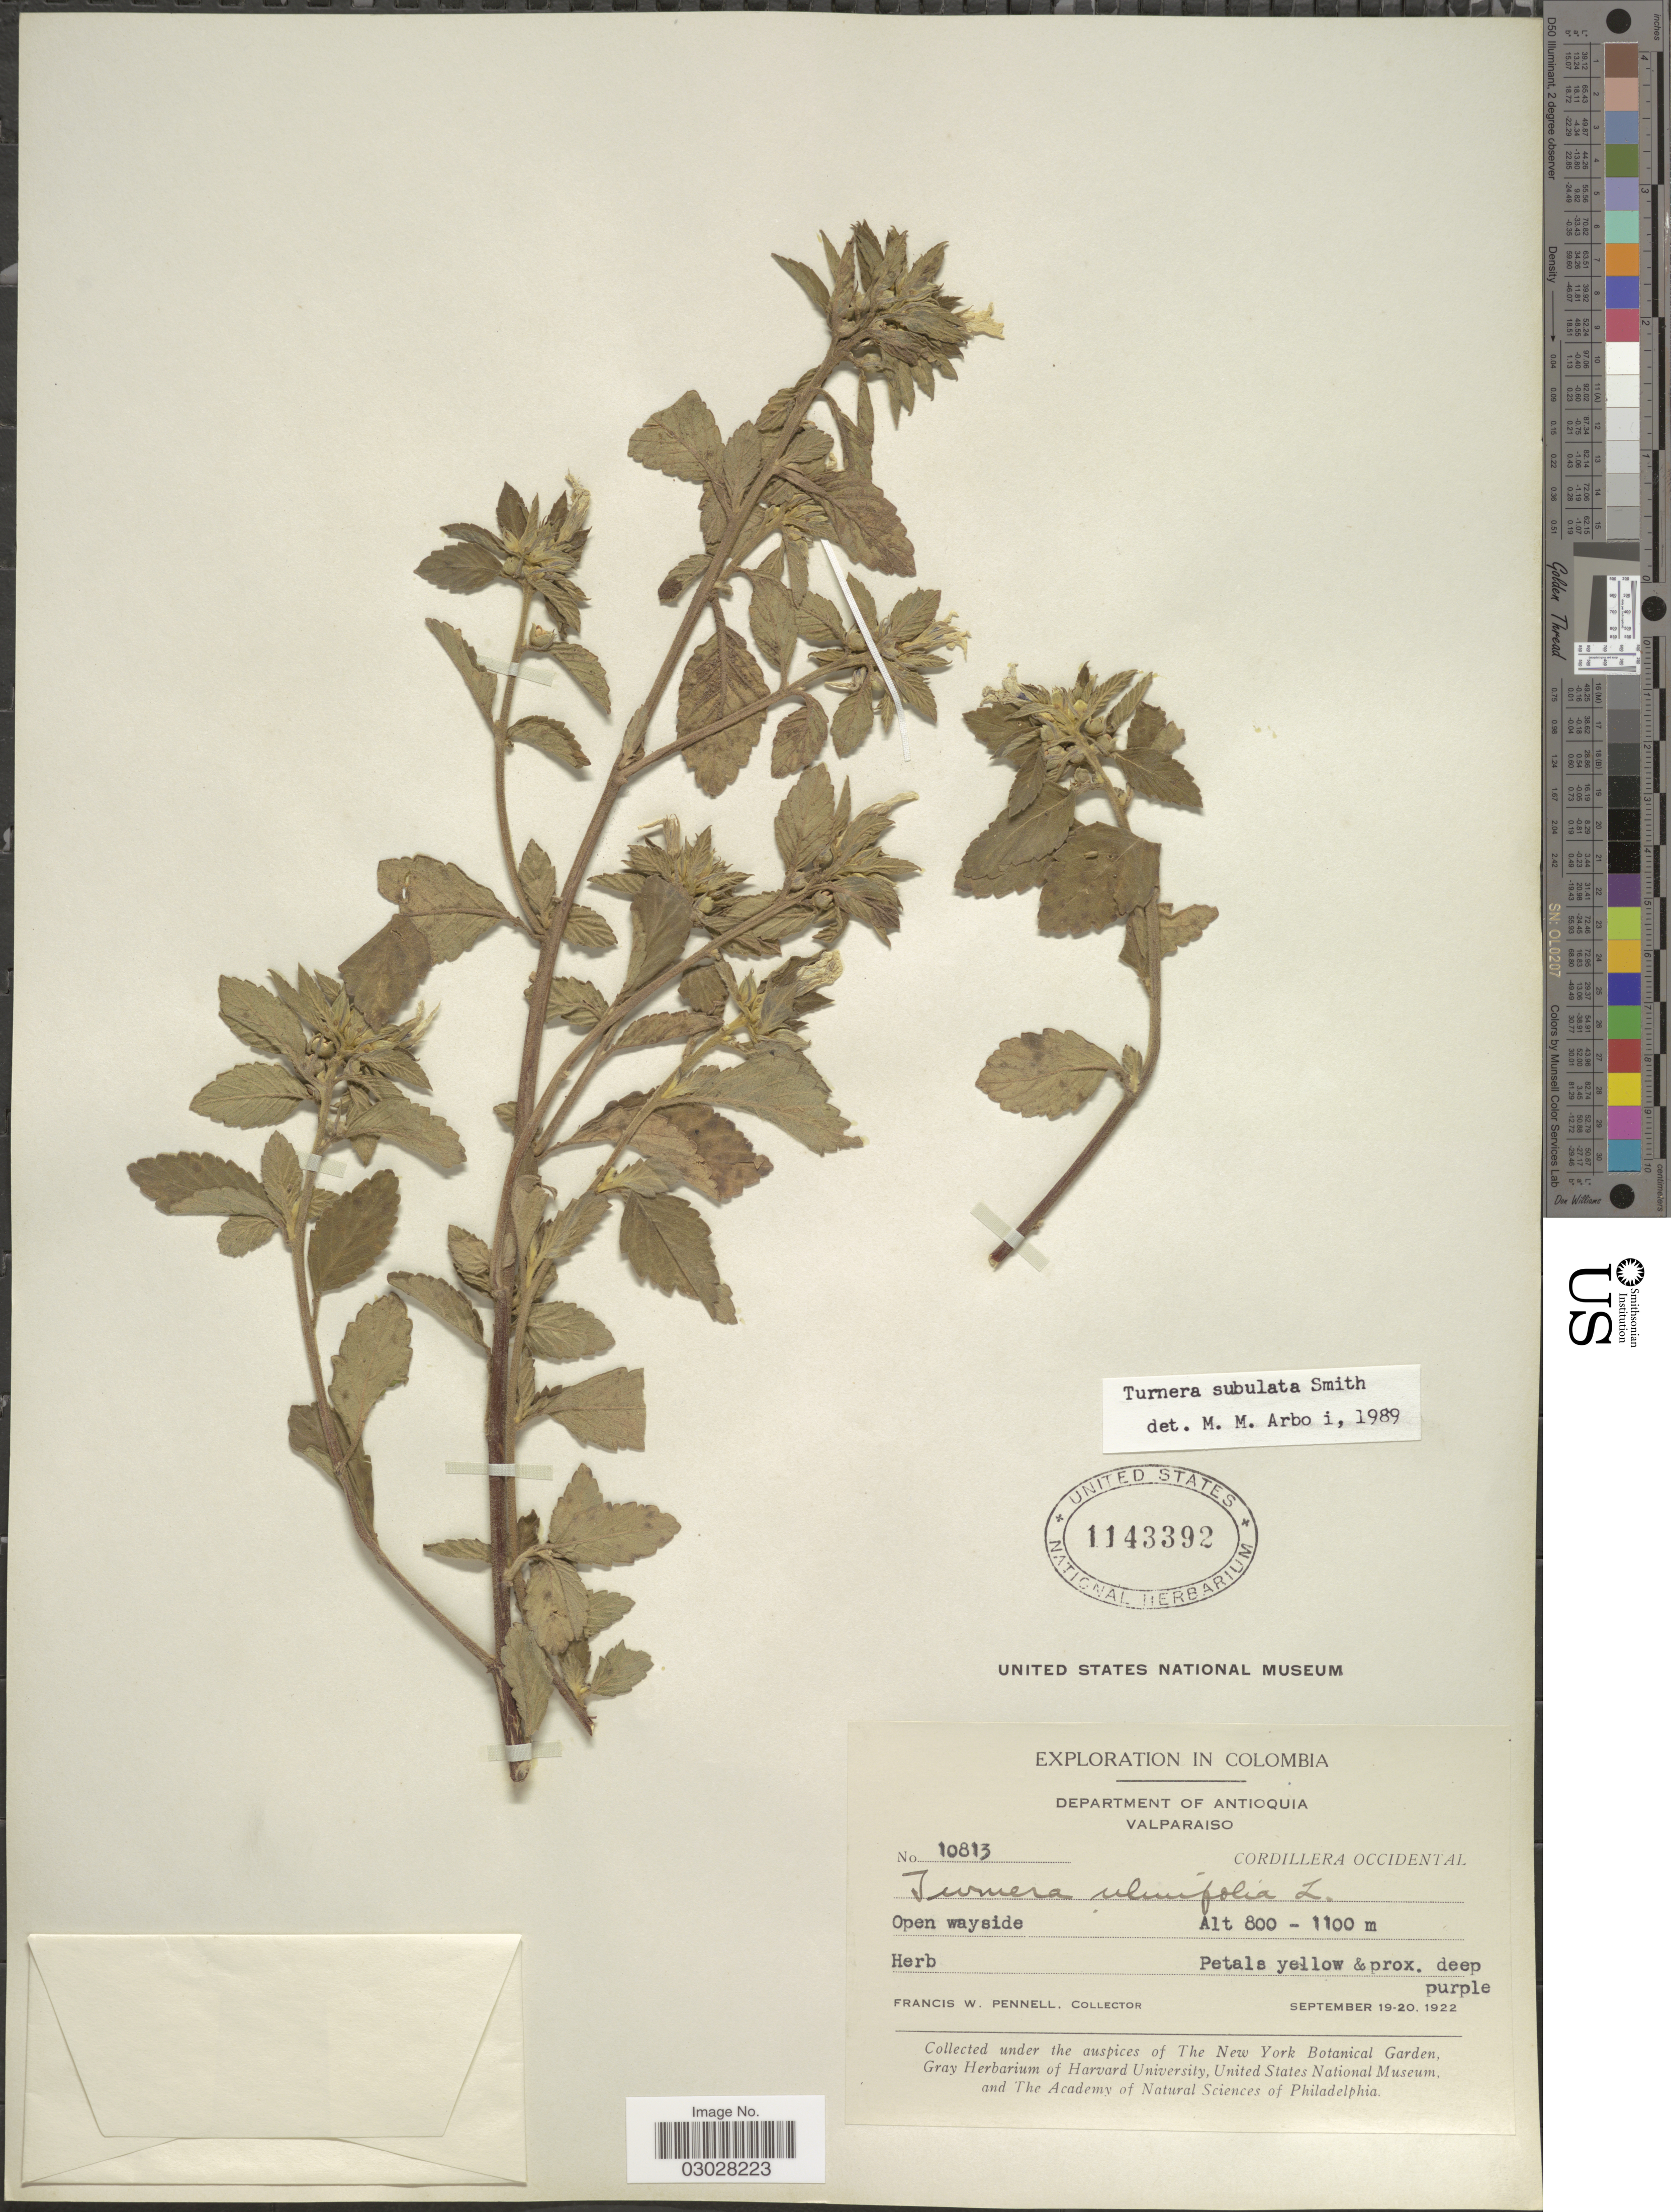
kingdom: Plantae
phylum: Tracheophyta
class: Magnoliopsida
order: Malpighiales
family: Turneraceae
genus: Turnera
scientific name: Turnera subulata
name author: Sm.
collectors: F. W. Pennell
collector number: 10813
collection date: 1922-09-19/1922-09-20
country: Colombia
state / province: Antioquia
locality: Department of Antioquia. Valparaiso. Cordillera Occidental. Open wayside.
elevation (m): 800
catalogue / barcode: US 1143392